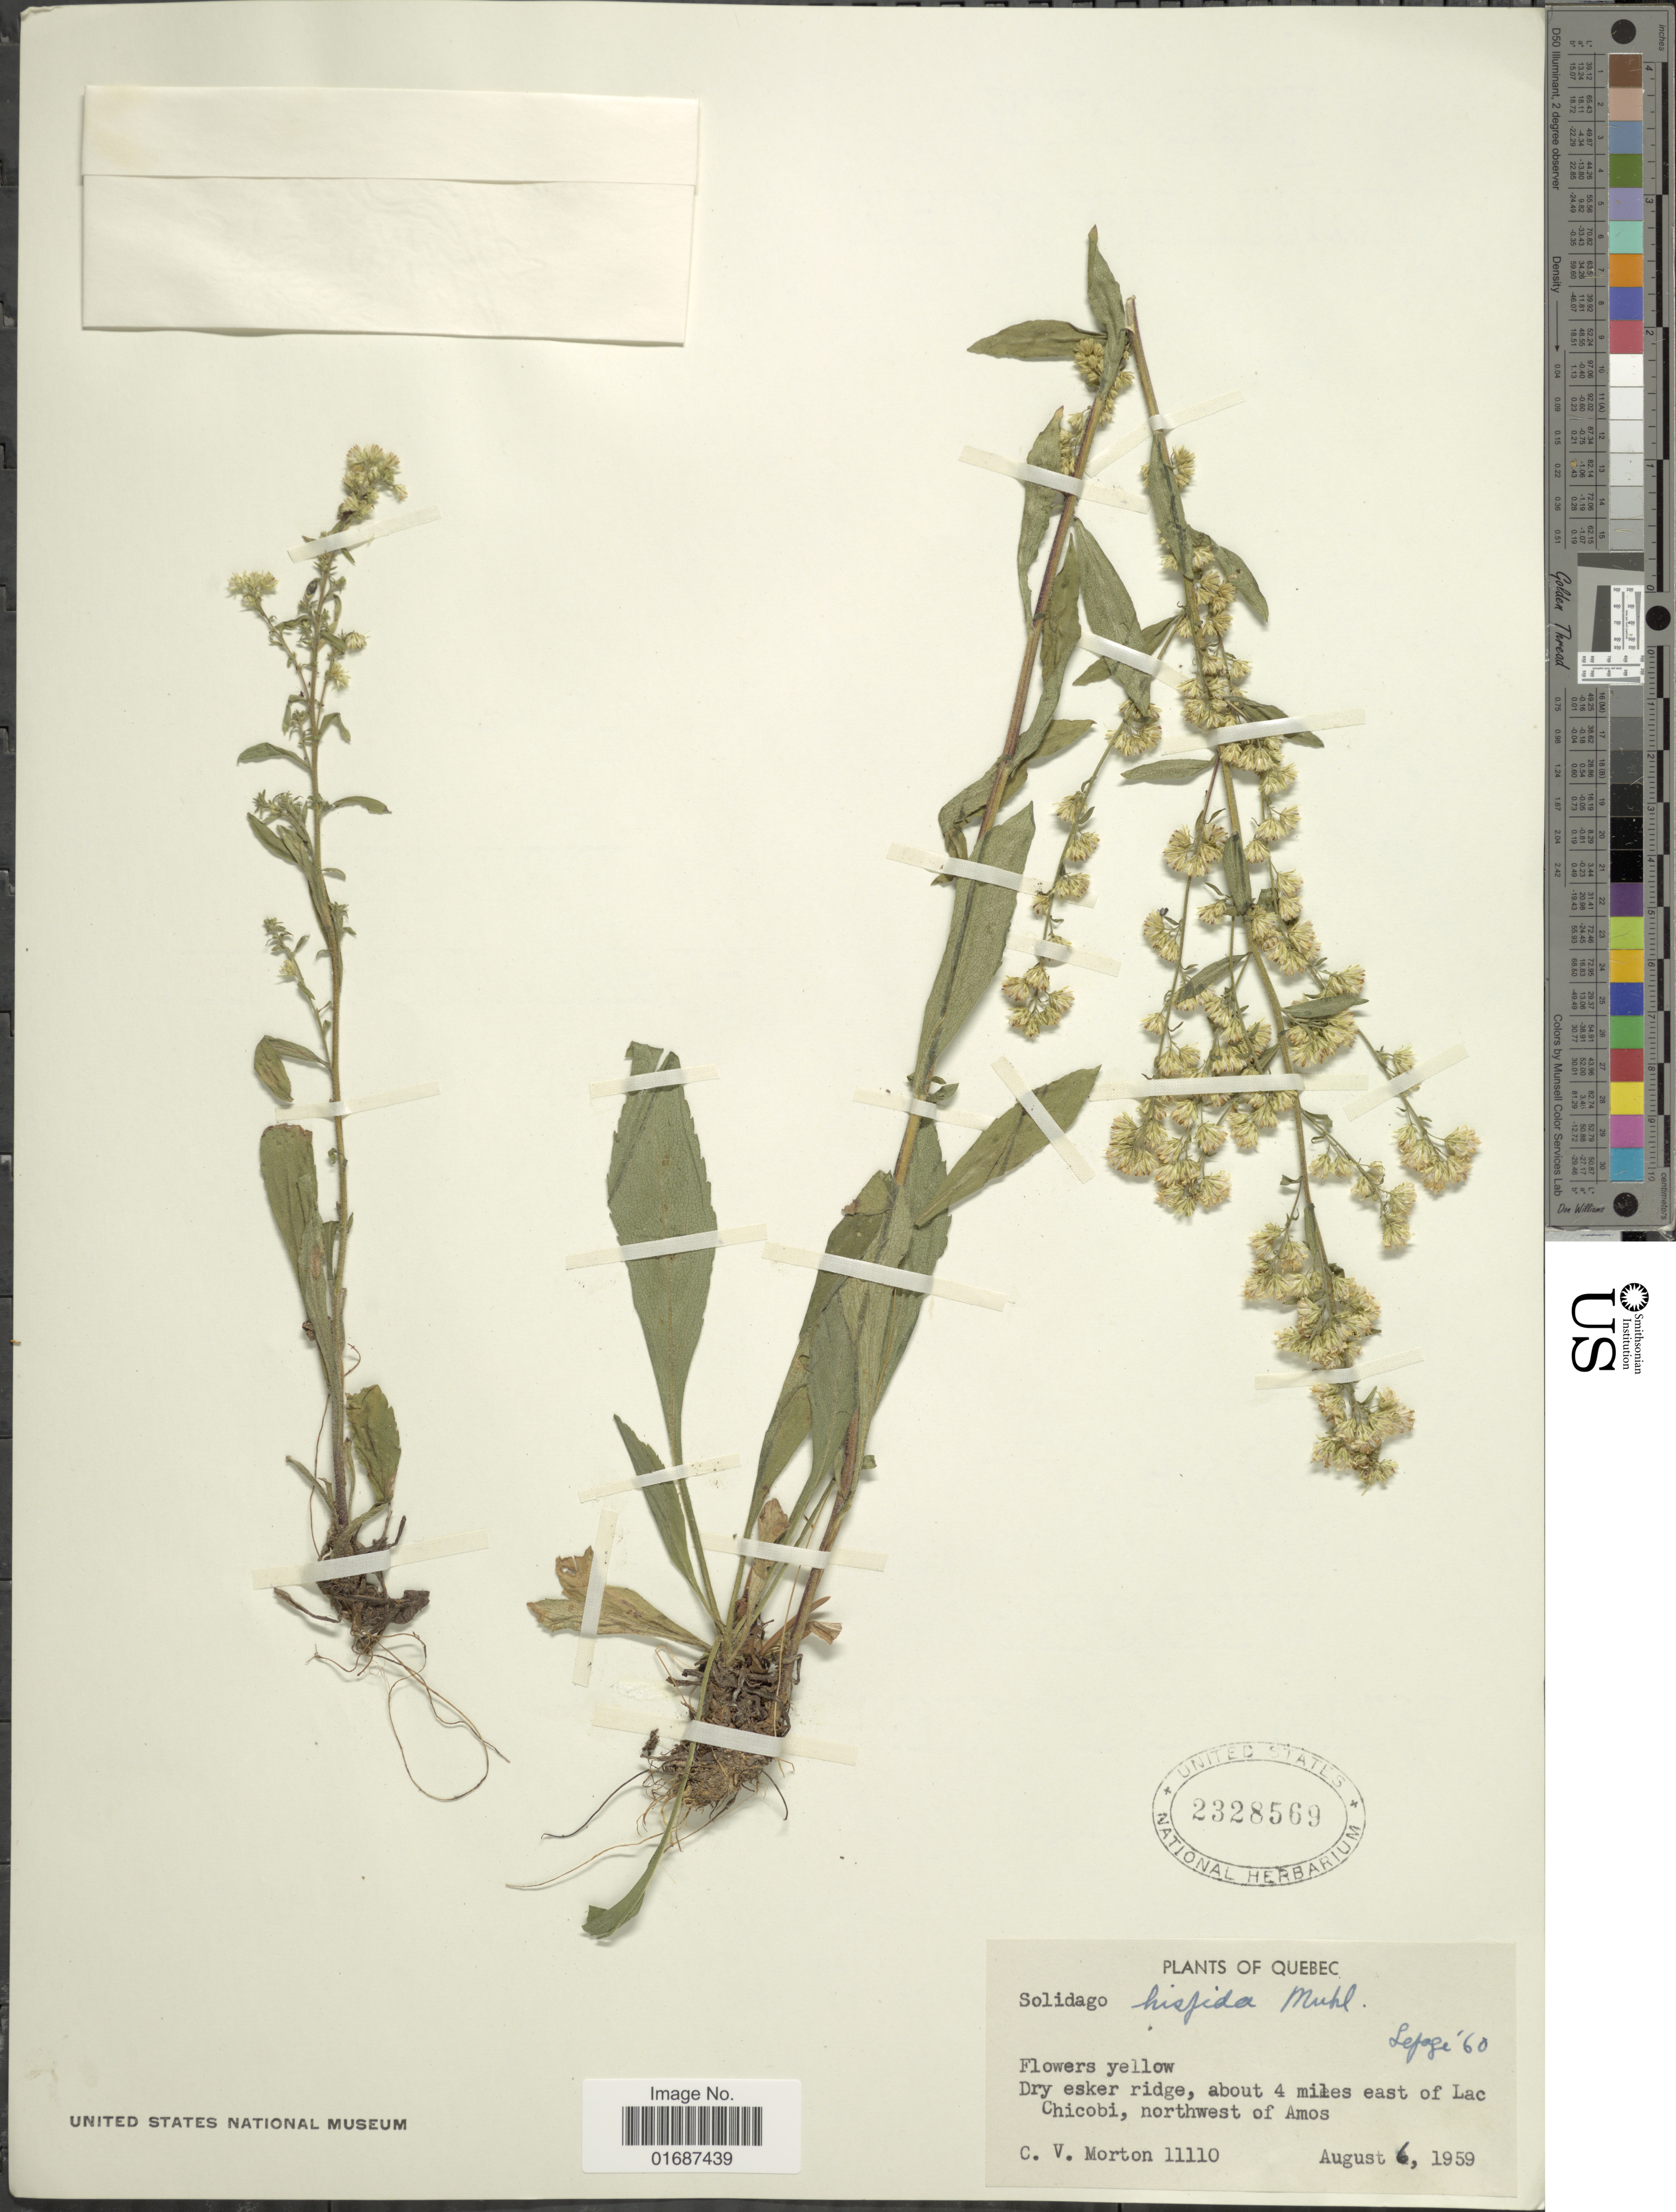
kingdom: Plantae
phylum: Tracheophyta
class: Magnoliopsida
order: Asterales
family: Asteraceae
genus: Solidago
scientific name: Solidago hispida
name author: Muhl. ex Willd.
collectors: C. V. Morton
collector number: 11110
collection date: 1959-08-06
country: Canada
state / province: Quebec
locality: Dry esker ridge, about 4 miles east of Lac Chicobi, northwest of Amos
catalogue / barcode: US 2328569